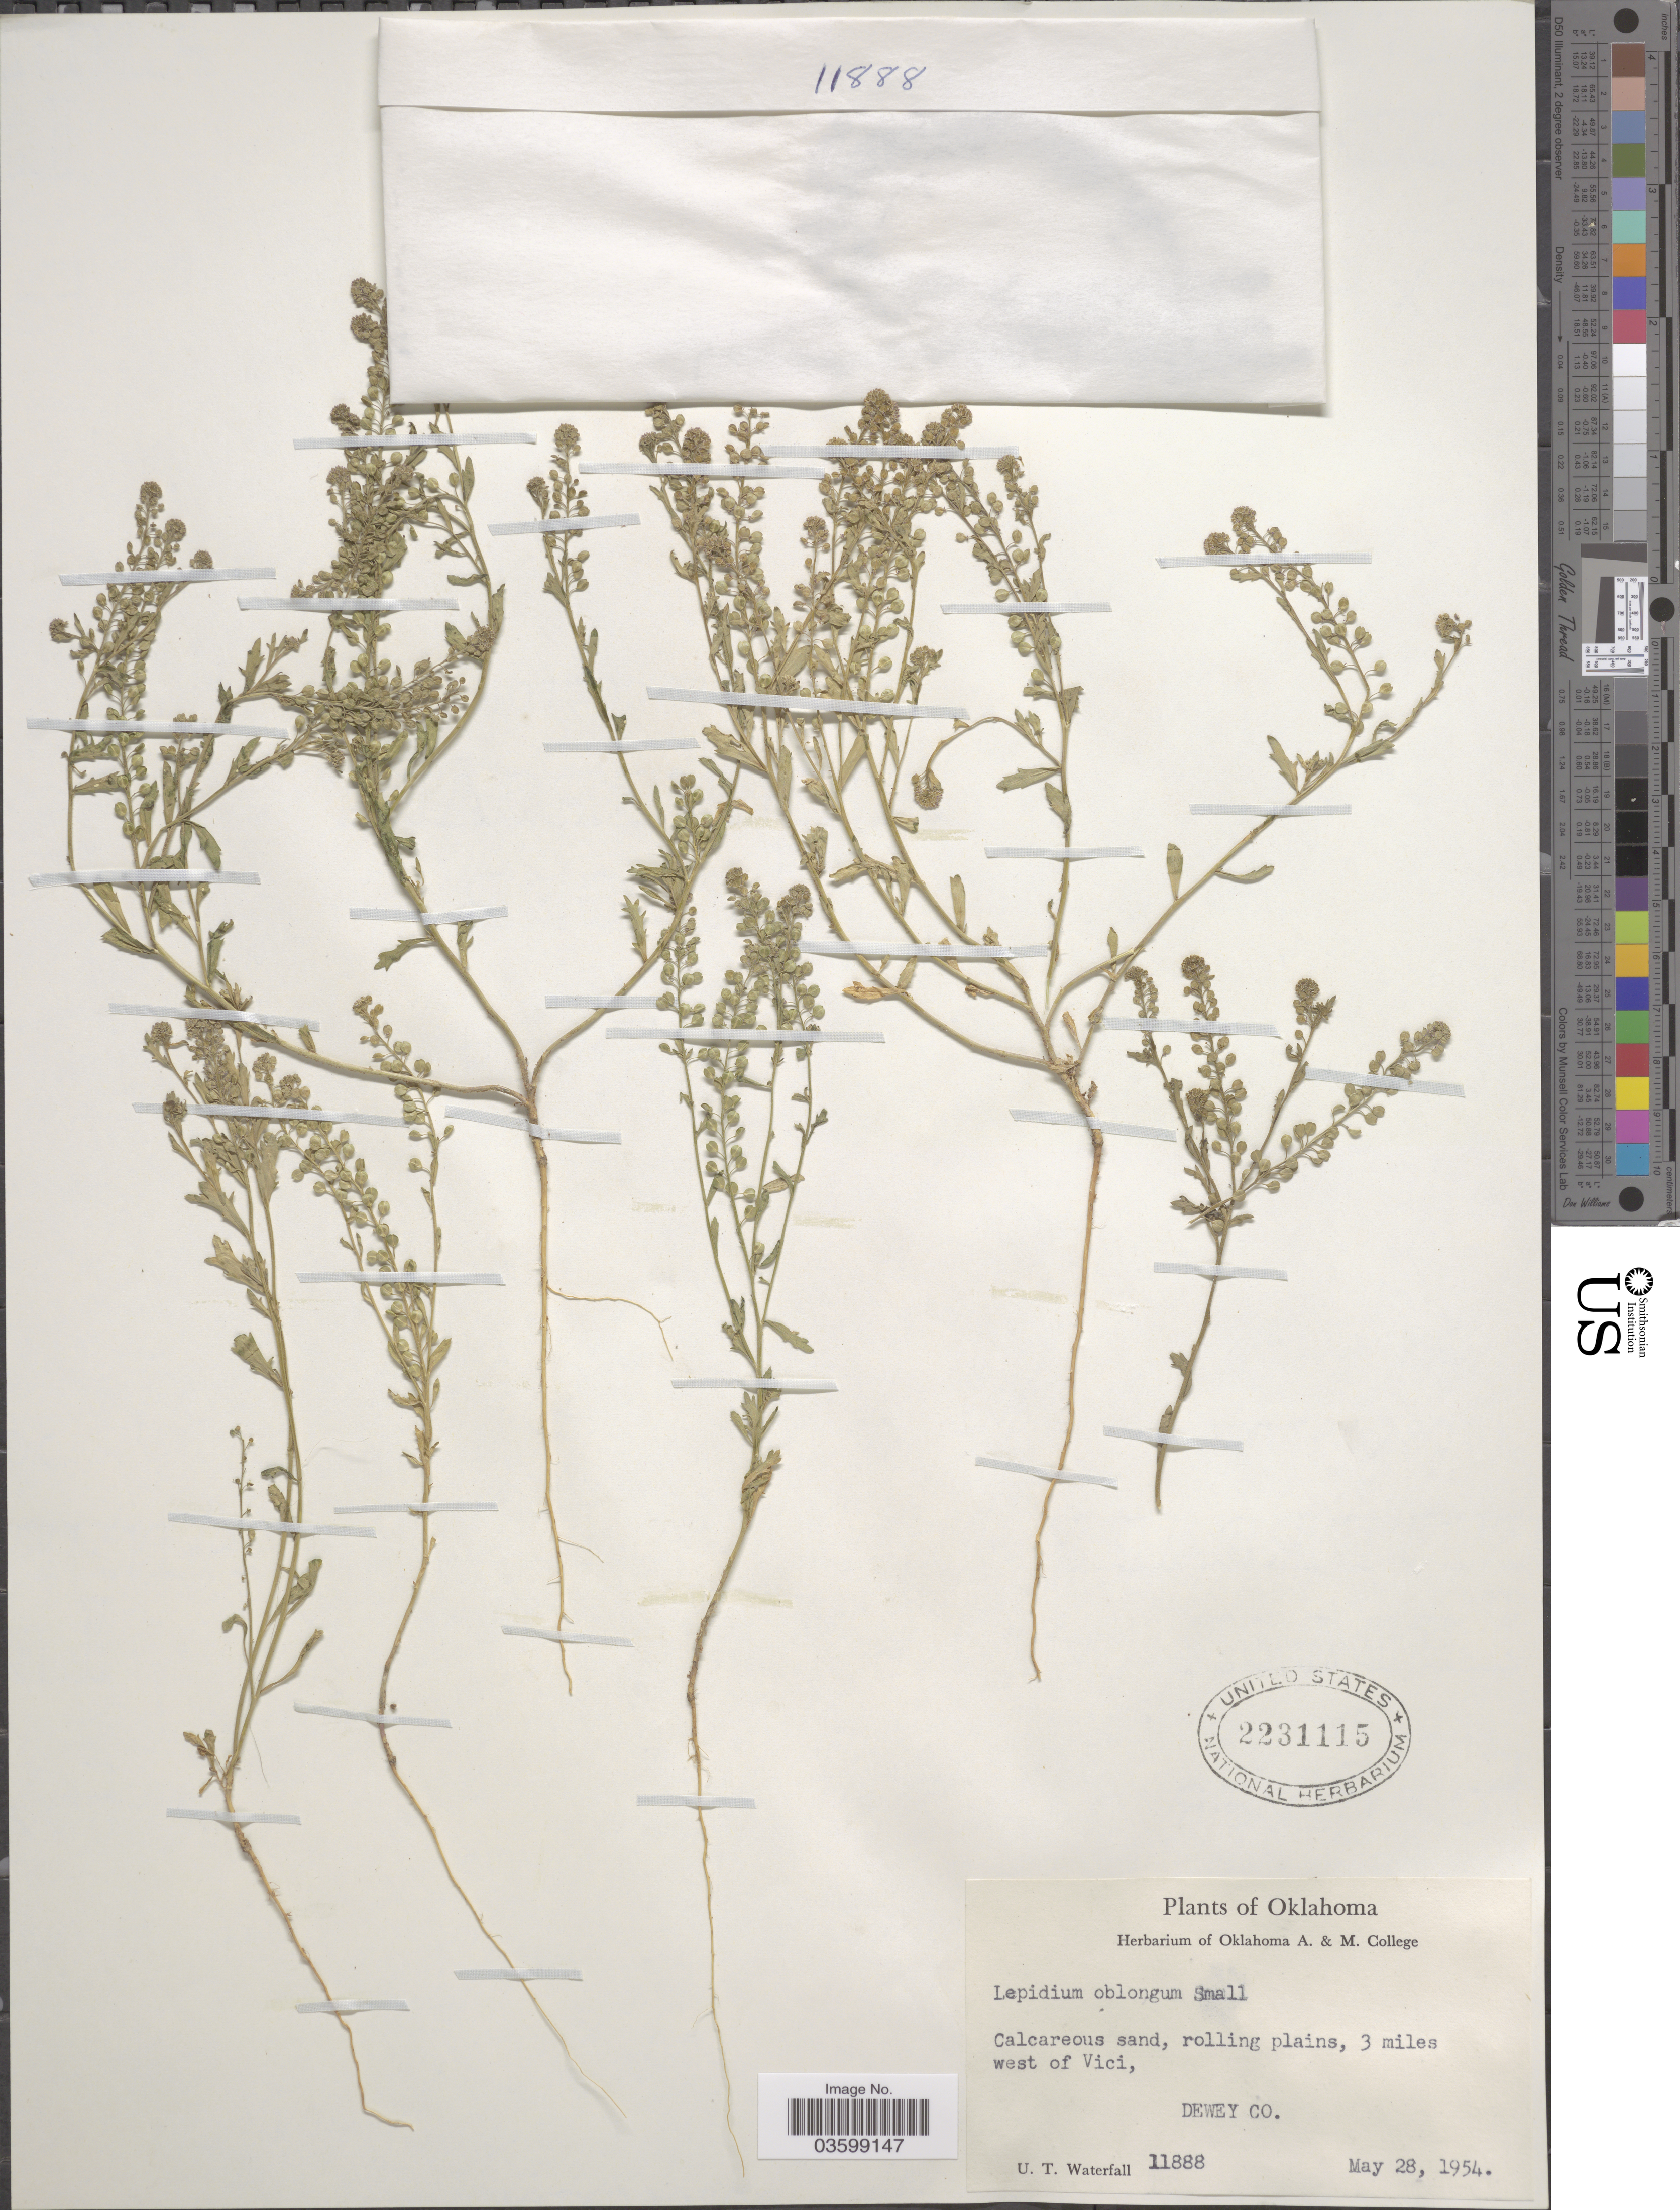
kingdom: Plantae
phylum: Tracheophyta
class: Magnoliopsida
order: Brassicales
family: Brassicaceae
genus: Lepidium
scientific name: Lepidium oblongum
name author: Small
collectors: U. T. Waterfall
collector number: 11888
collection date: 1954-05-28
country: United States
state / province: Oklahoma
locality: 3 miles west of Vici, Dewey Co.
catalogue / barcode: US 2231115